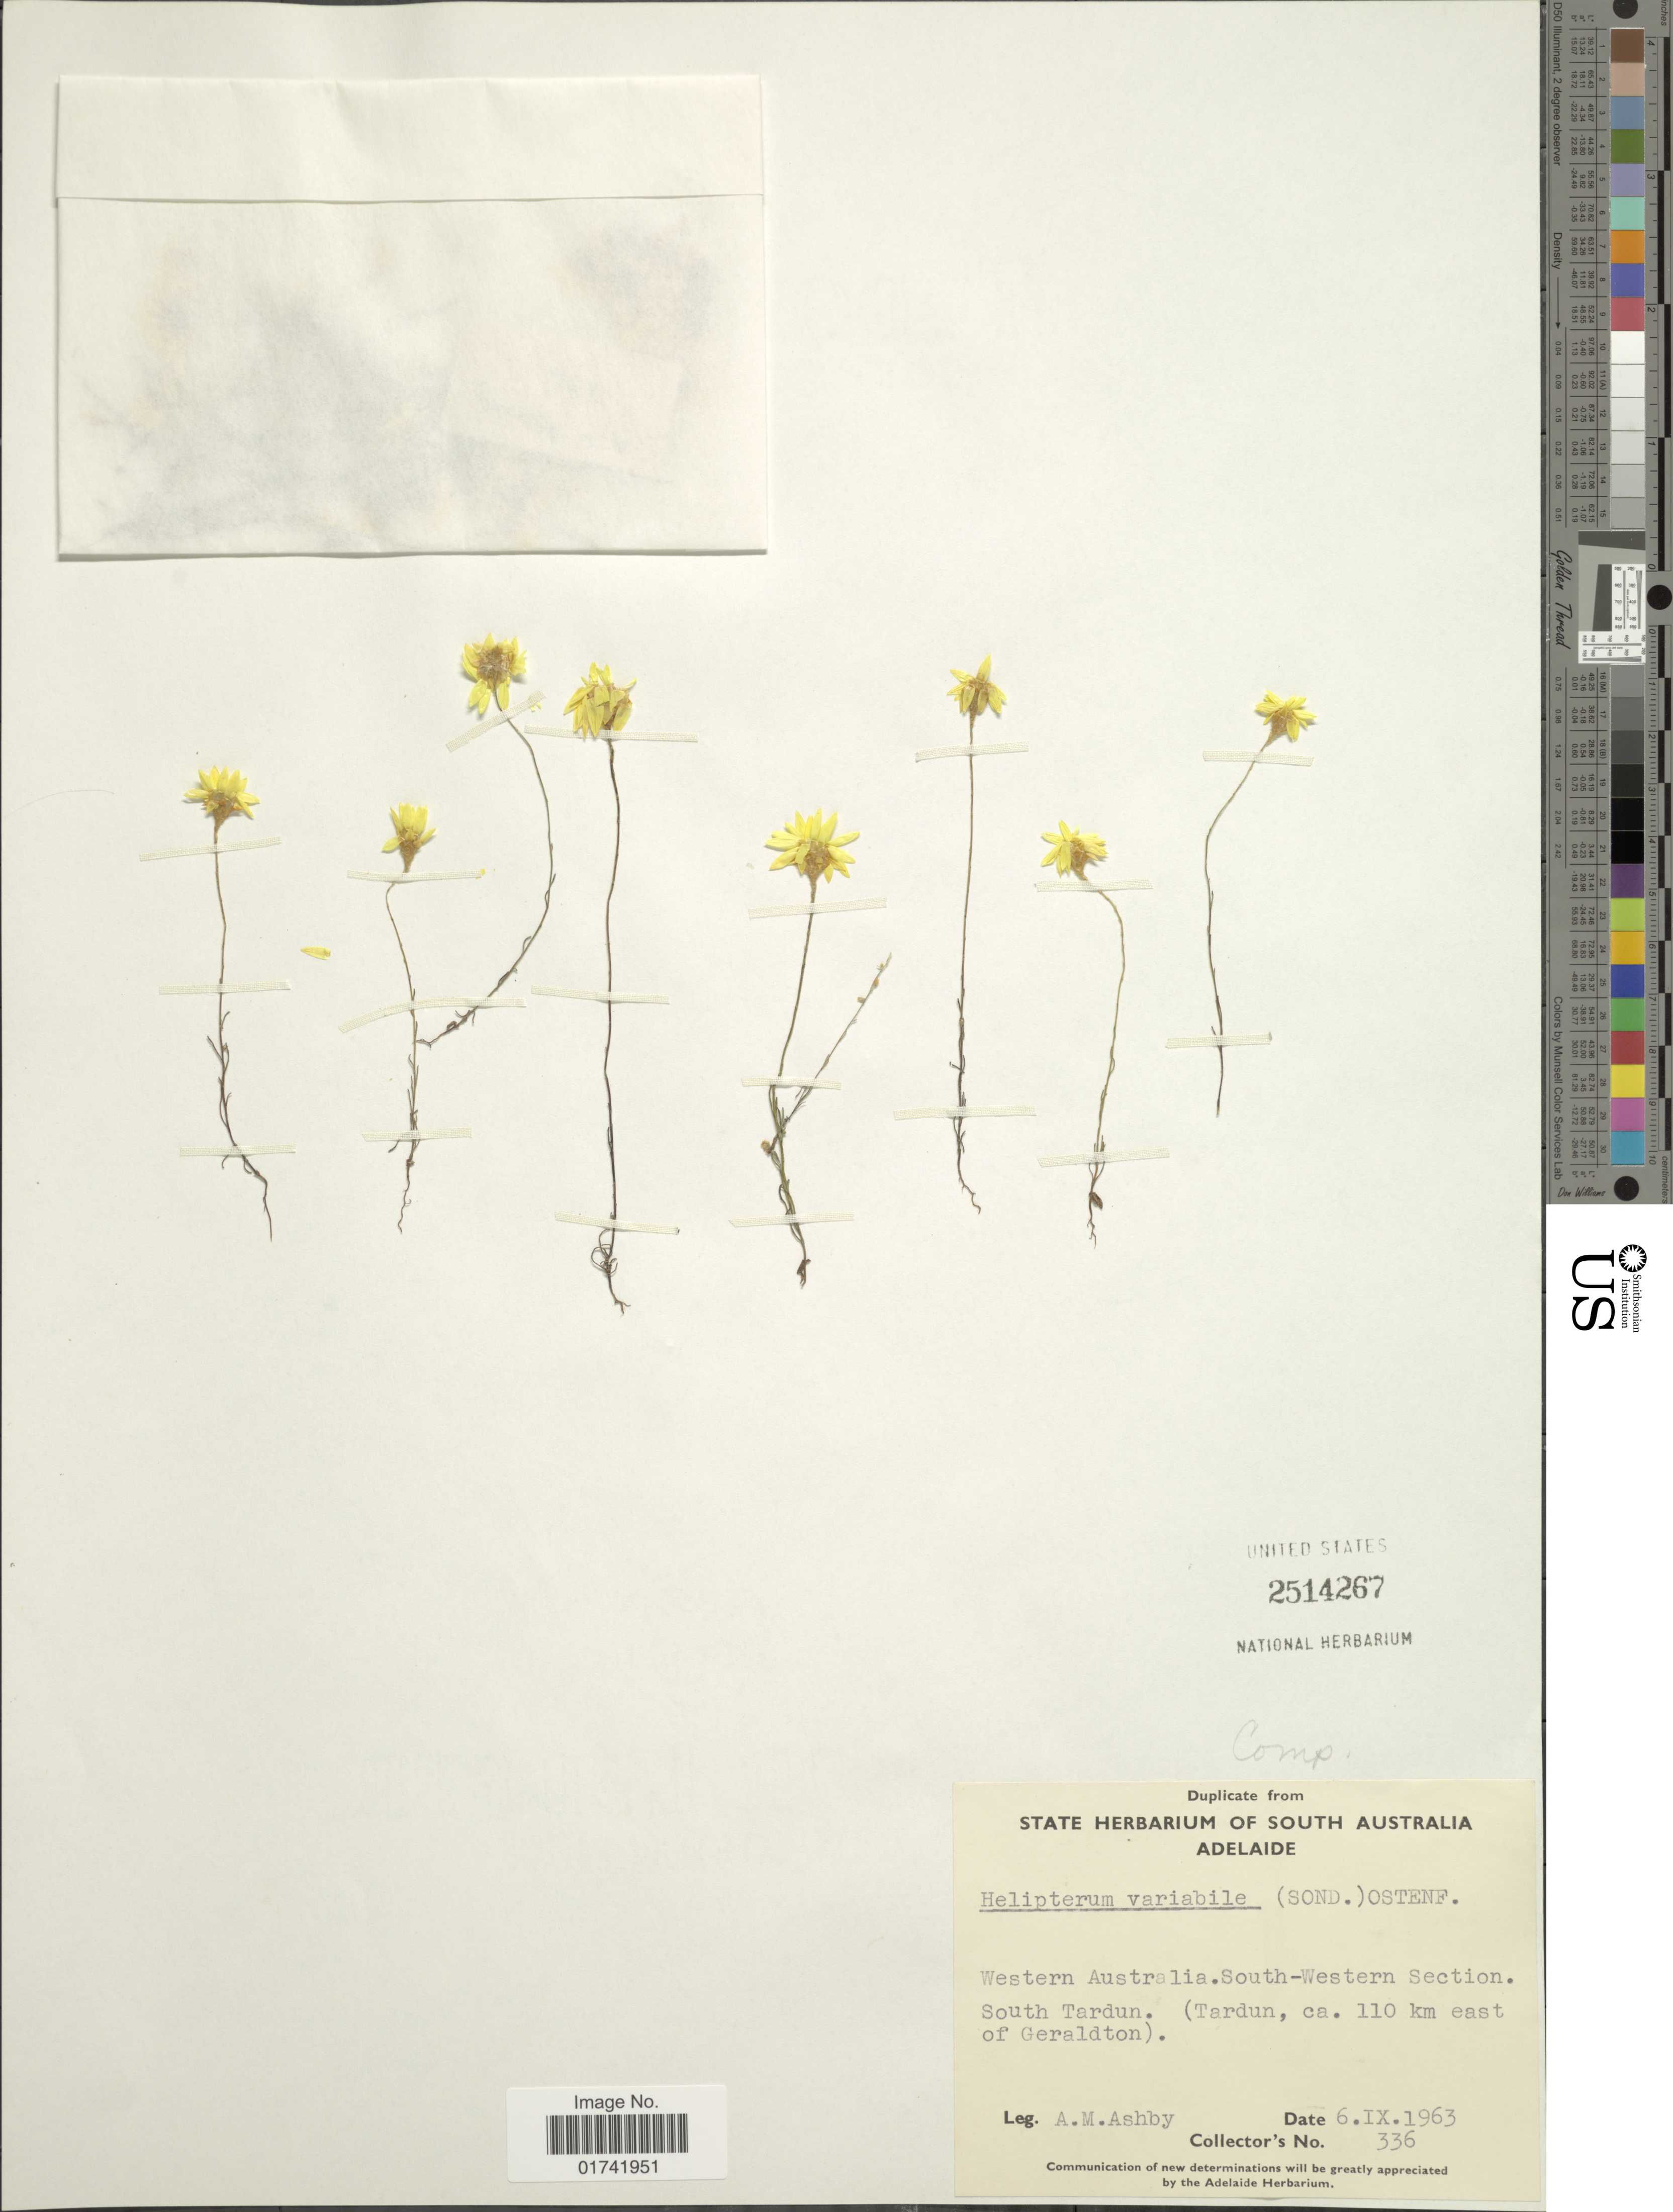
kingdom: Plantae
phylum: Tracheophyta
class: Magnoliopsida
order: Asterales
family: Asteraceae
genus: Helipterum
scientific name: Helipterum variabile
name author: (Sond.) Ostenf.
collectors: A. Ashby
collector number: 336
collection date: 1963-09-06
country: Australia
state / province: Western Australia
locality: South-western Section. South Tardun (Tardun, ca. 110 km east of Geraldton)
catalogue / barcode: US 2514267